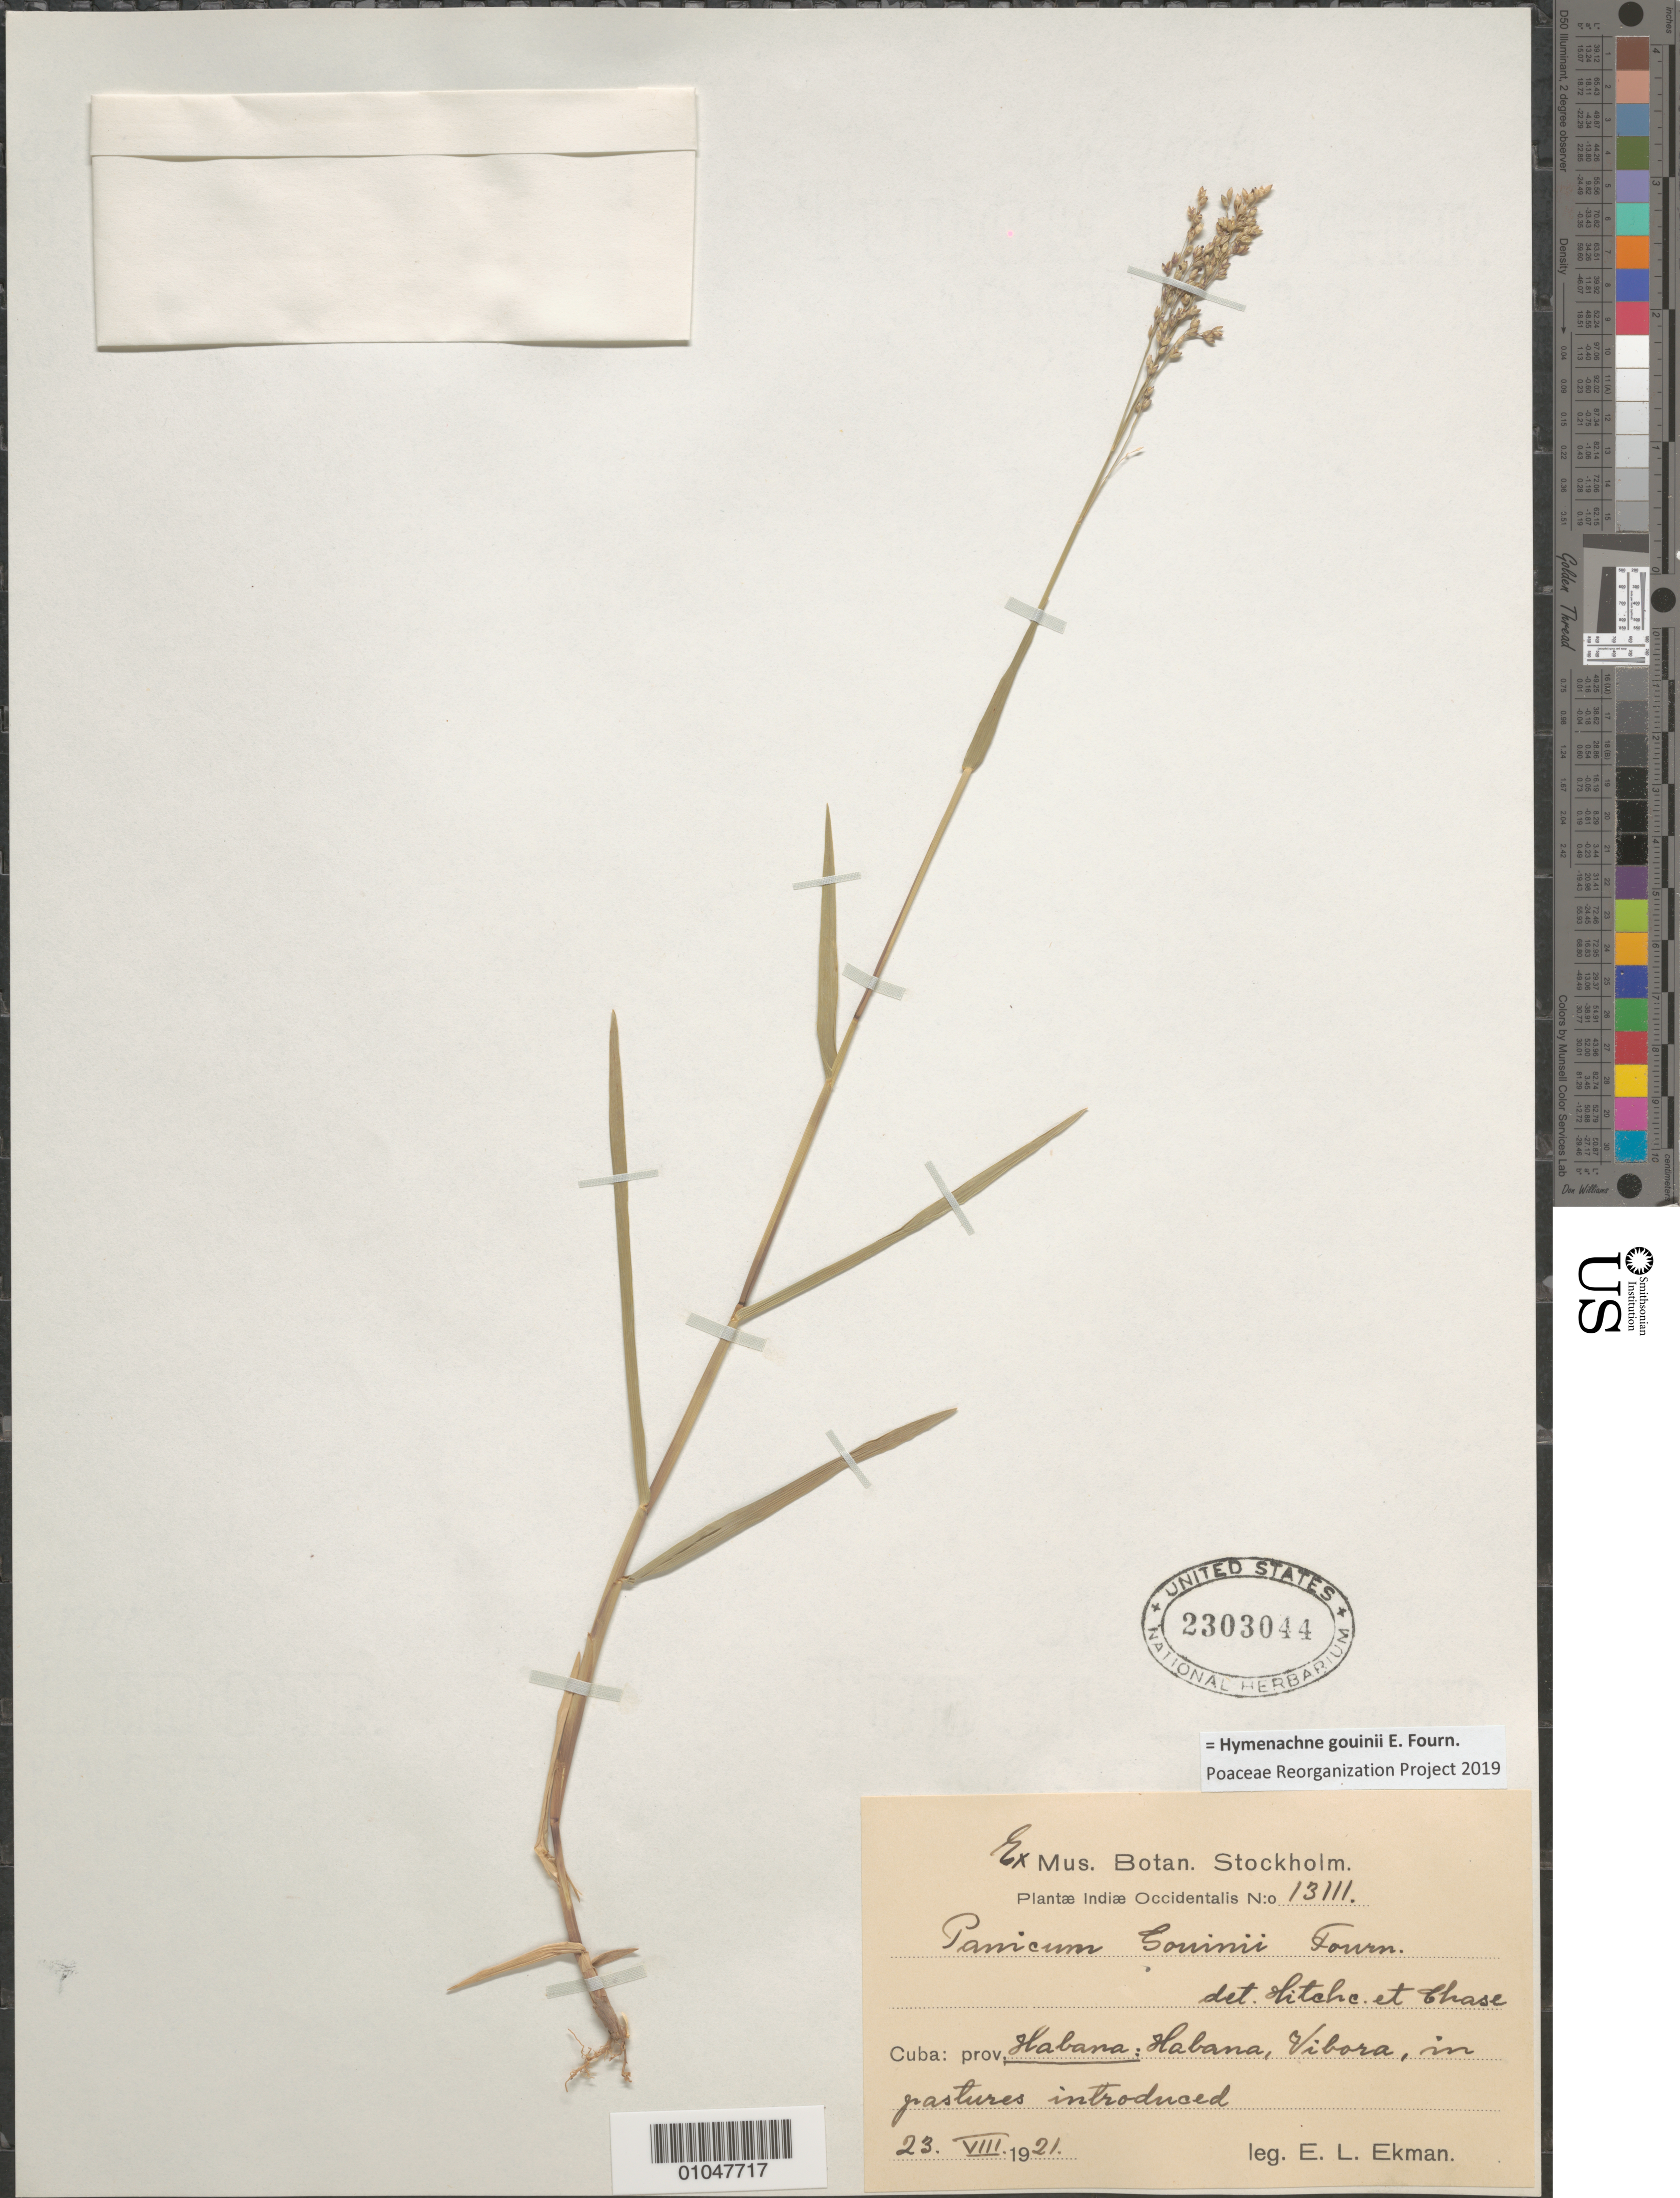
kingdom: Plantae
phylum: Tracheophyta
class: Liliopsida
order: Poales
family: Poaceae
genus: Panicum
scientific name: Panicum gouinii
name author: E. Fourn.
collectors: E. L. Ekman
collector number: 1311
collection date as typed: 23 Aug 1921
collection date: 1921-08-23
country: Cuba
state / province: La Habana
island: Cuba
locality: Havana, Vibora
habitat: In pastures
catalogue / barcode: US 2303044